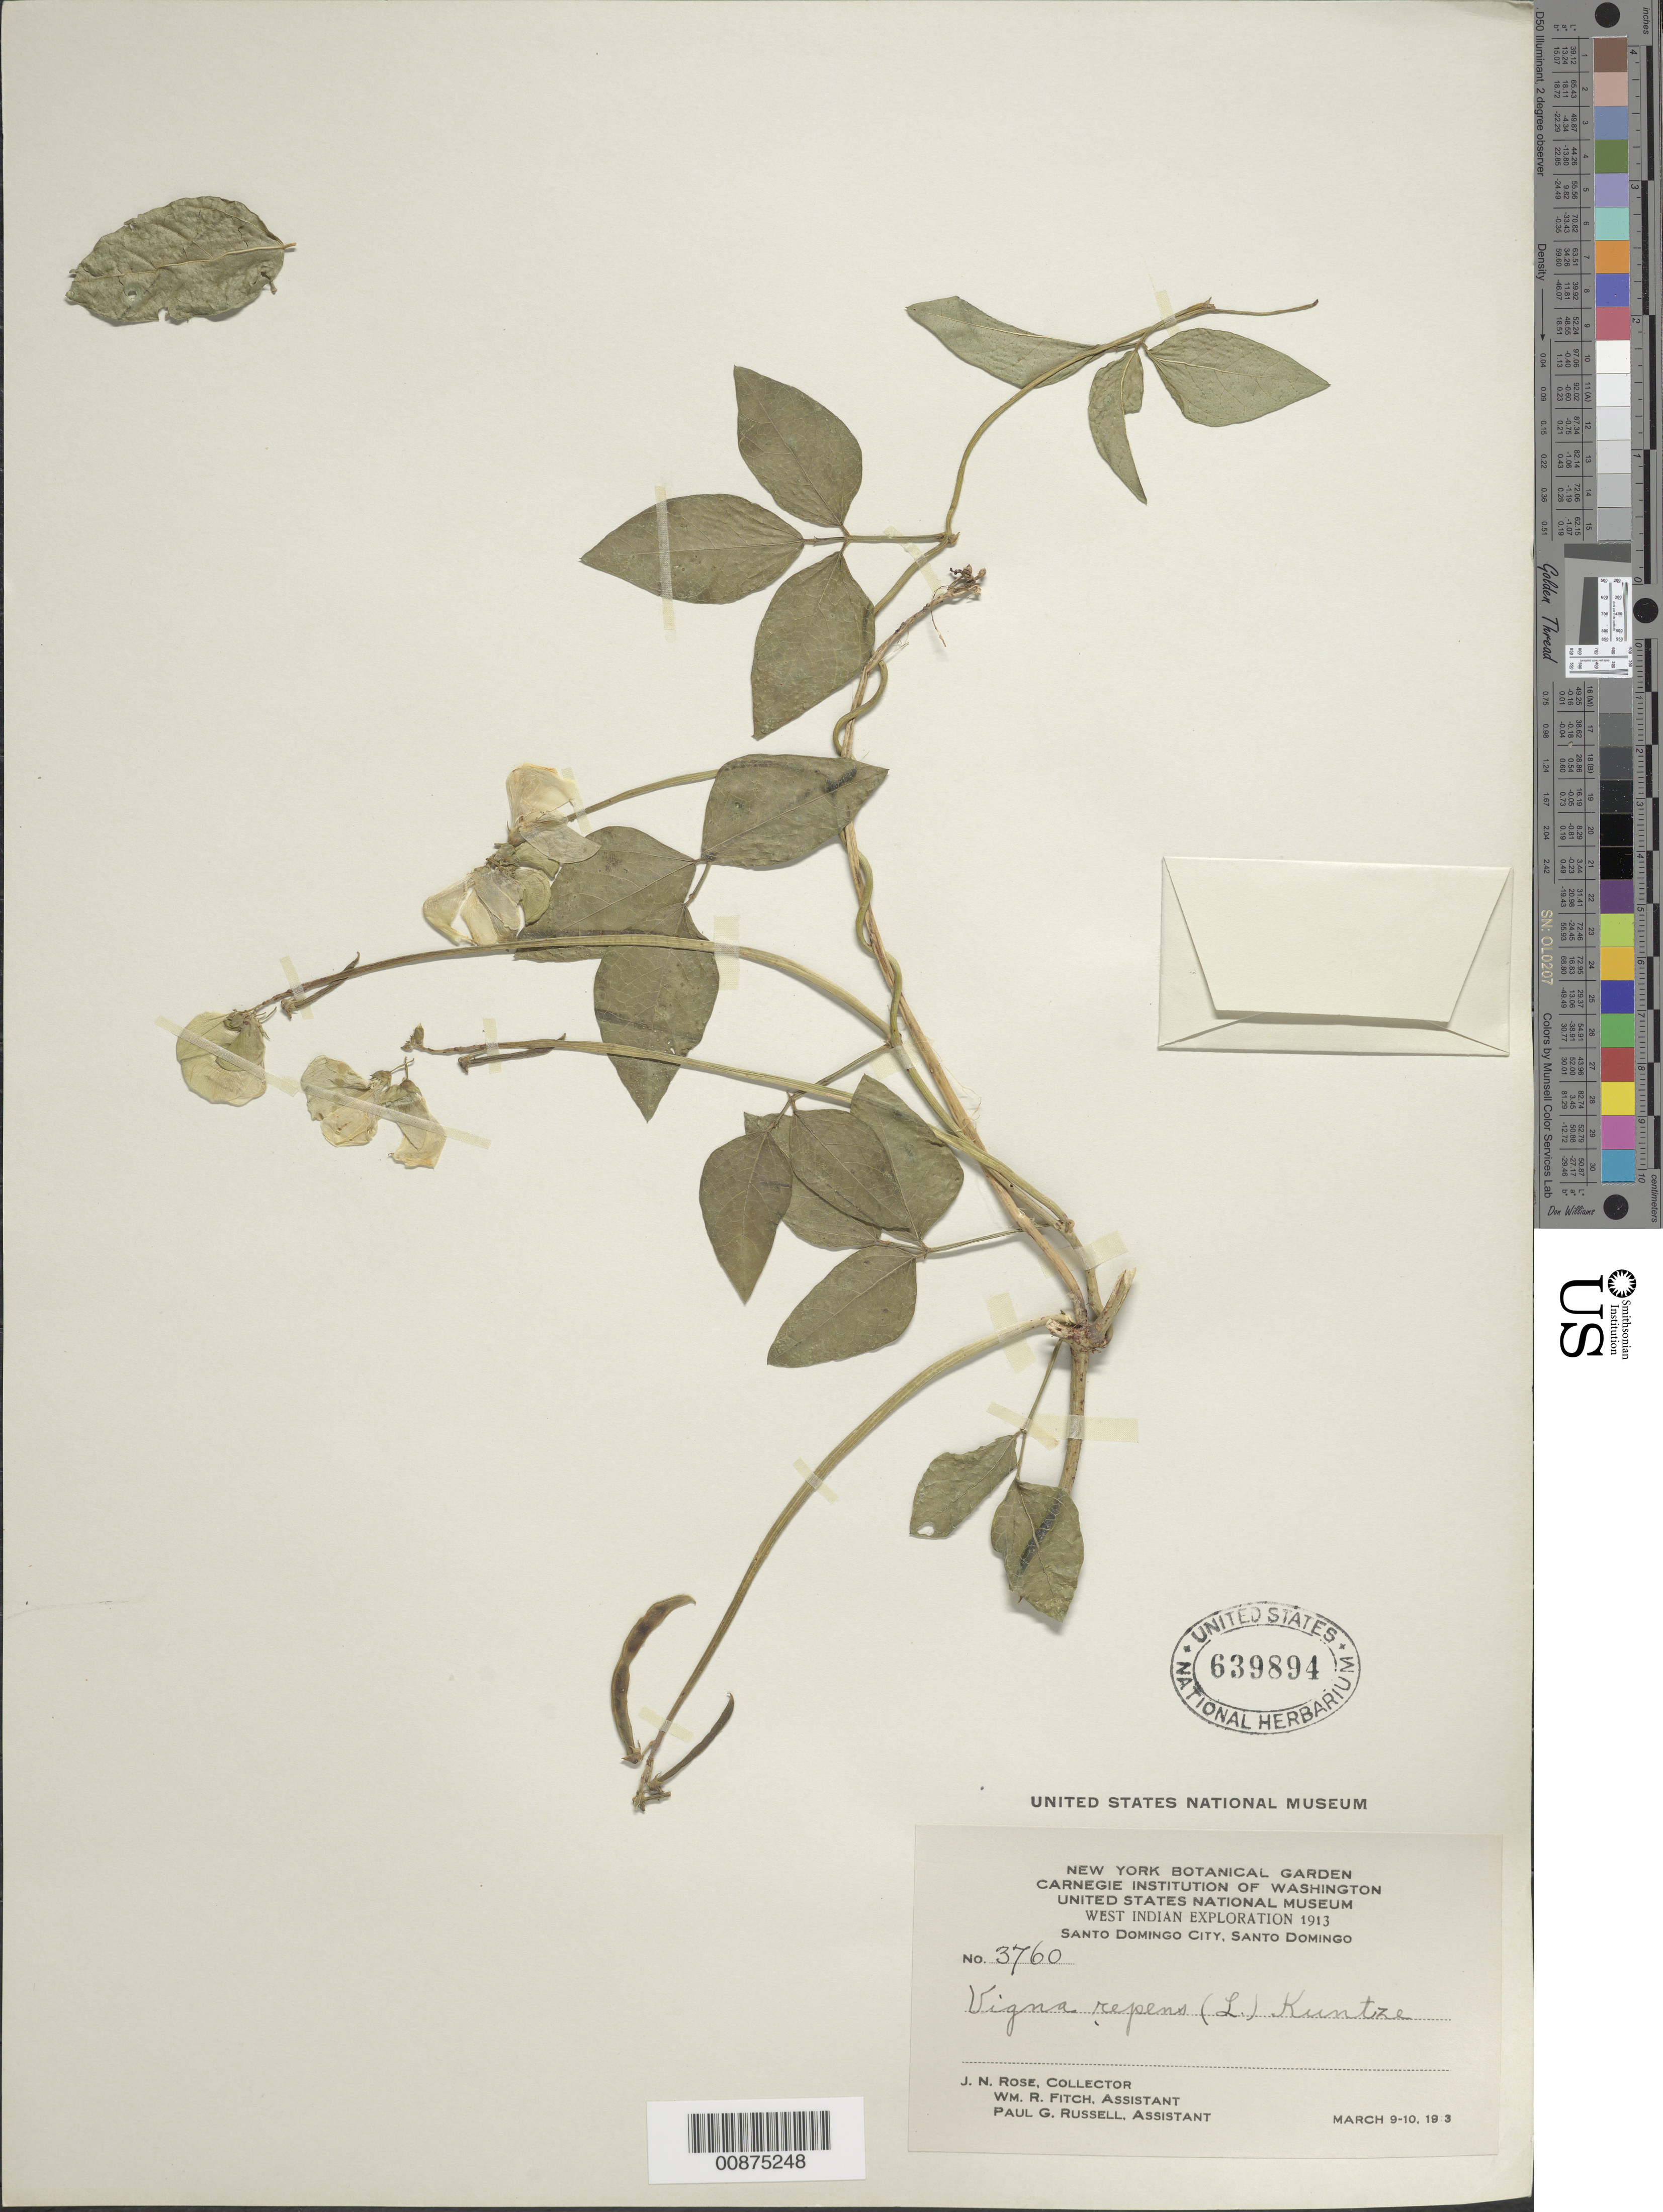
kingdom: Plantae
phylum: Tracheophyta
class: Magnoliopsida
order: Fabales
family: Fabaceae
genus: Vigna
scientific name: Vigna luteola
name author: (Jacq.) Benth.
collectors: J. N. Rose, W. R. Fitch & P. G. Russell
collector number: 3760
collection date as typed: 09 Mar 1913 to 10 Mar 1913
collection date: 1913-03-09/1913-03-10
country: Dominican Republic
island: Hispaniola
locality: Santo Domingo City, Santo Domingo.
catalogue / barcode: US 639894